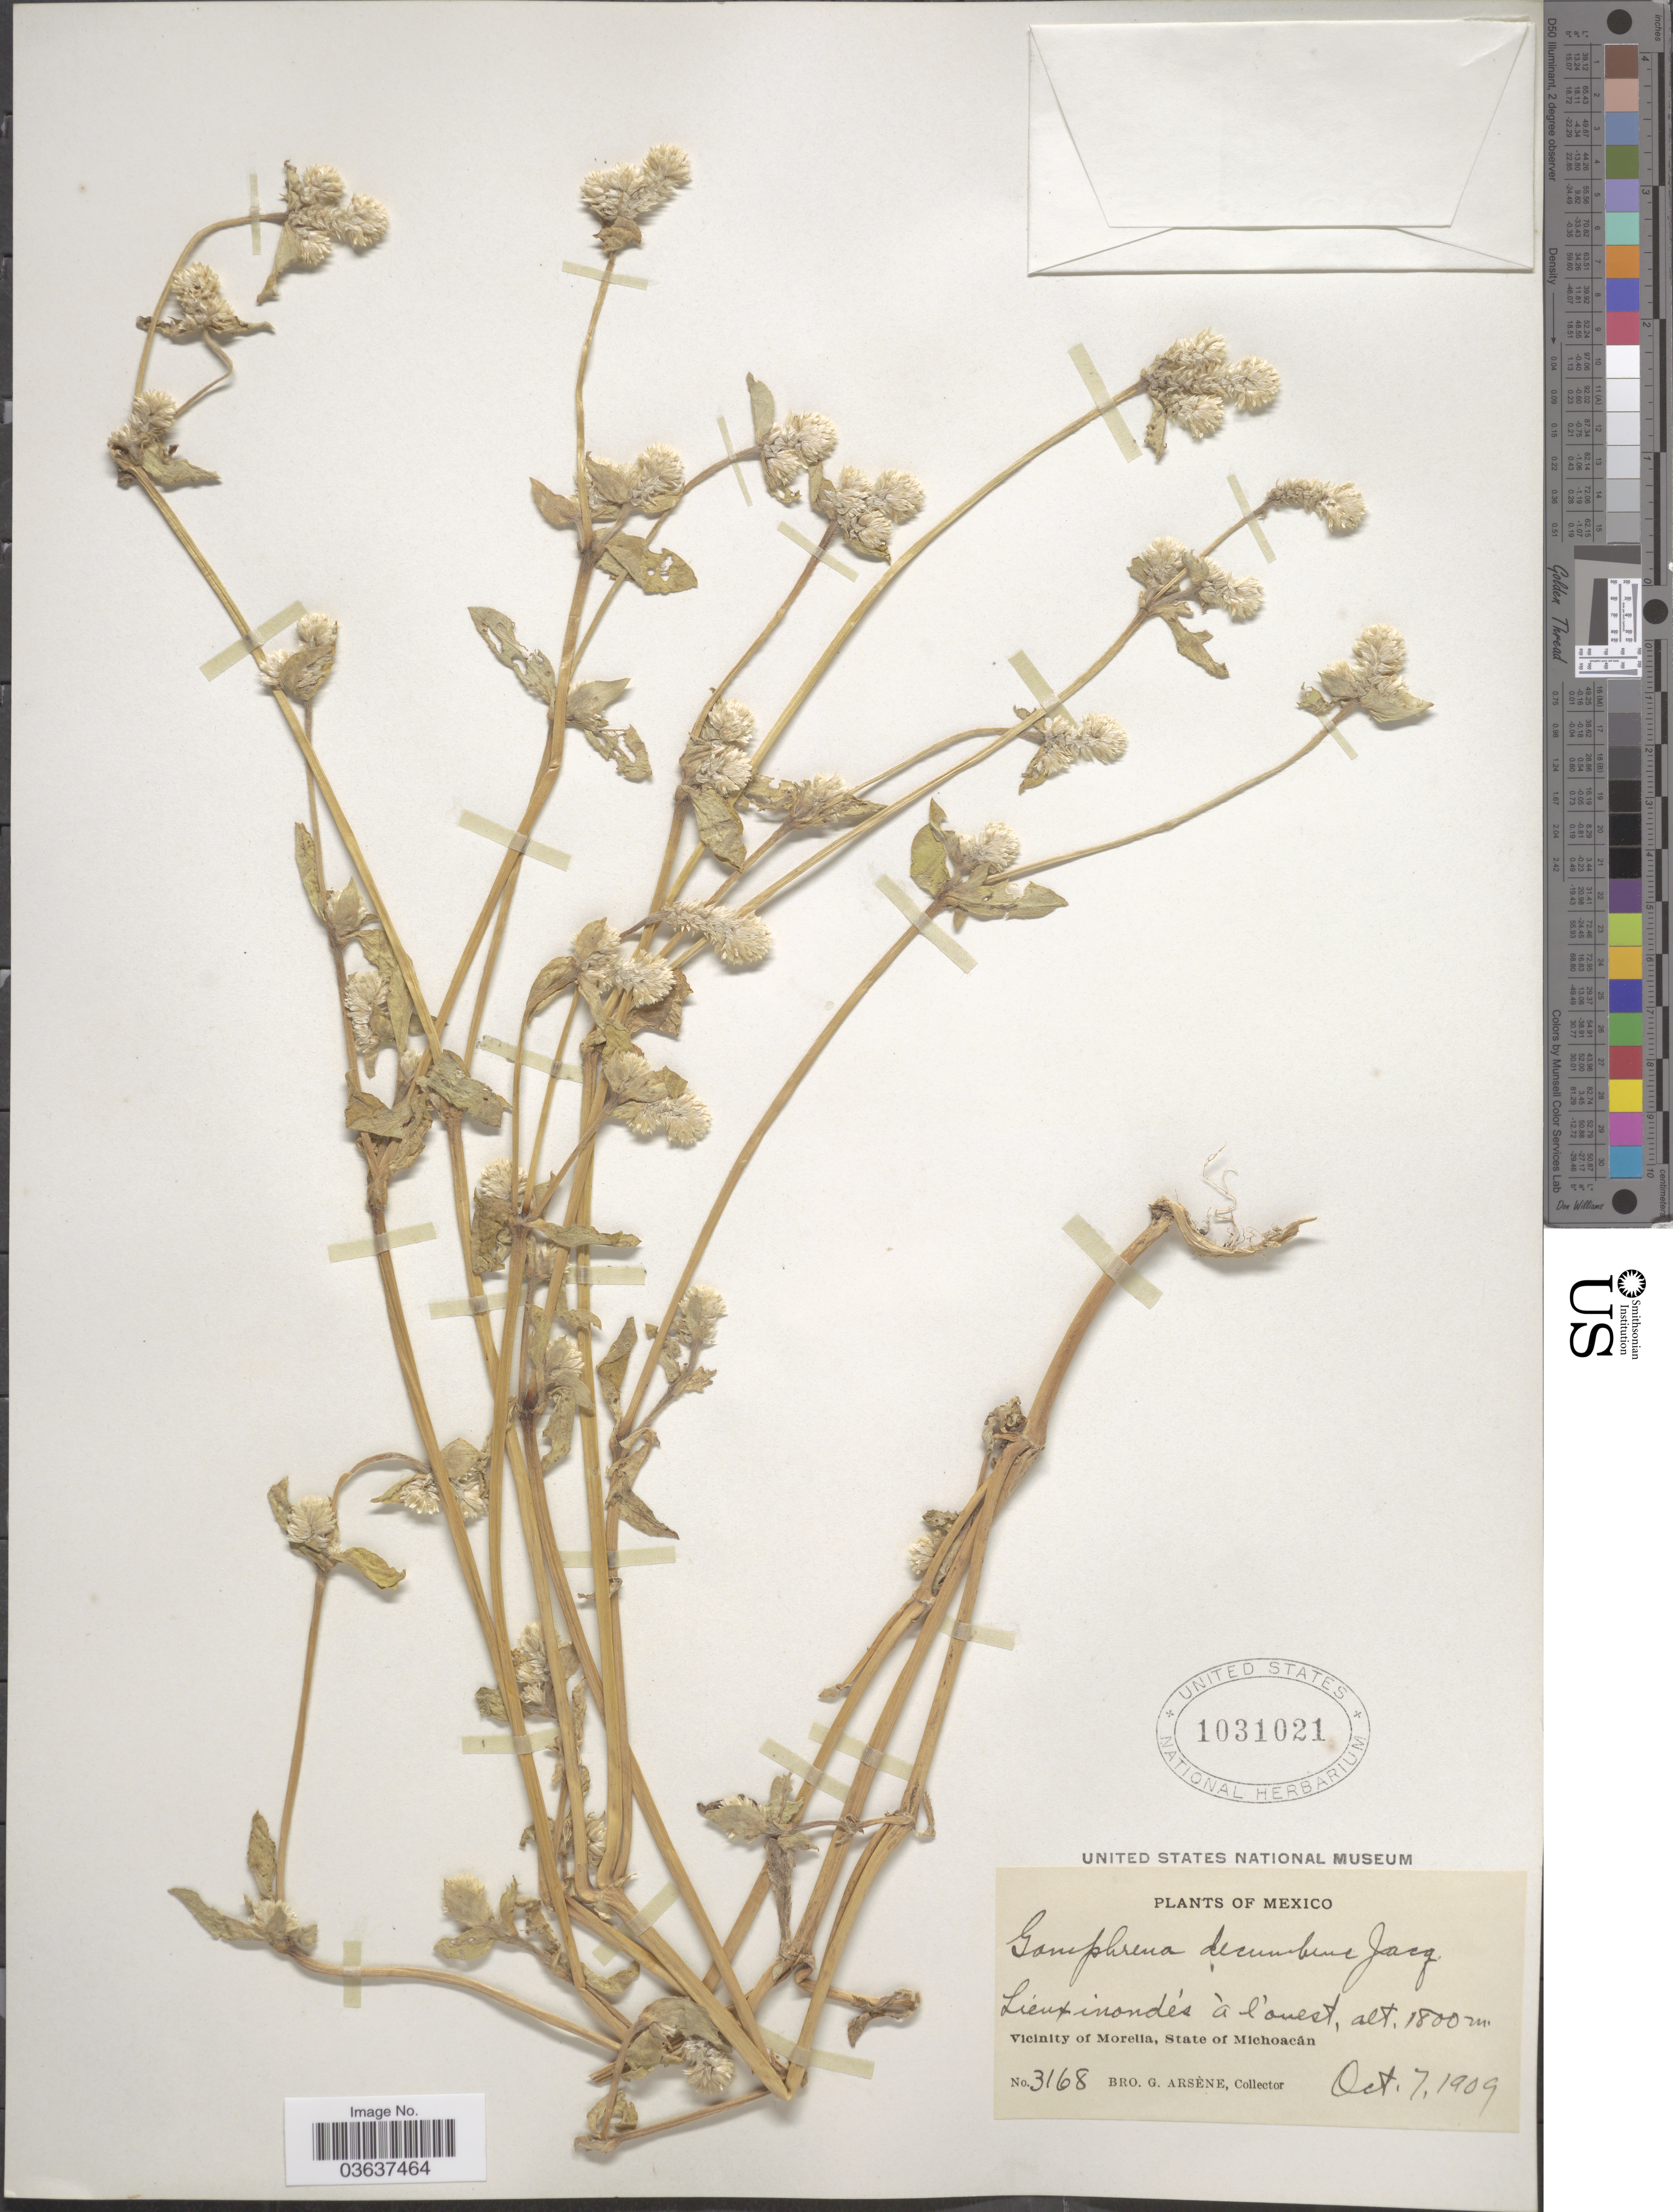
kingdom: Plantae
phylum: Tracheophyta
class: Magnoliopsida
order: Caryophyllales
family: Amaranthaceae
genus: Gomphrena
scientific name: Gomphrena decumbens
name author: Jacq.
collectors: Bro. G. Arsène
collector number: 3168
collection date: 1909-10-07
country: Mexico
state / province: Michoacán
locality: Vicinity of Morelia.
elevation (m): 1800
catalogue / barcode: US 1031021